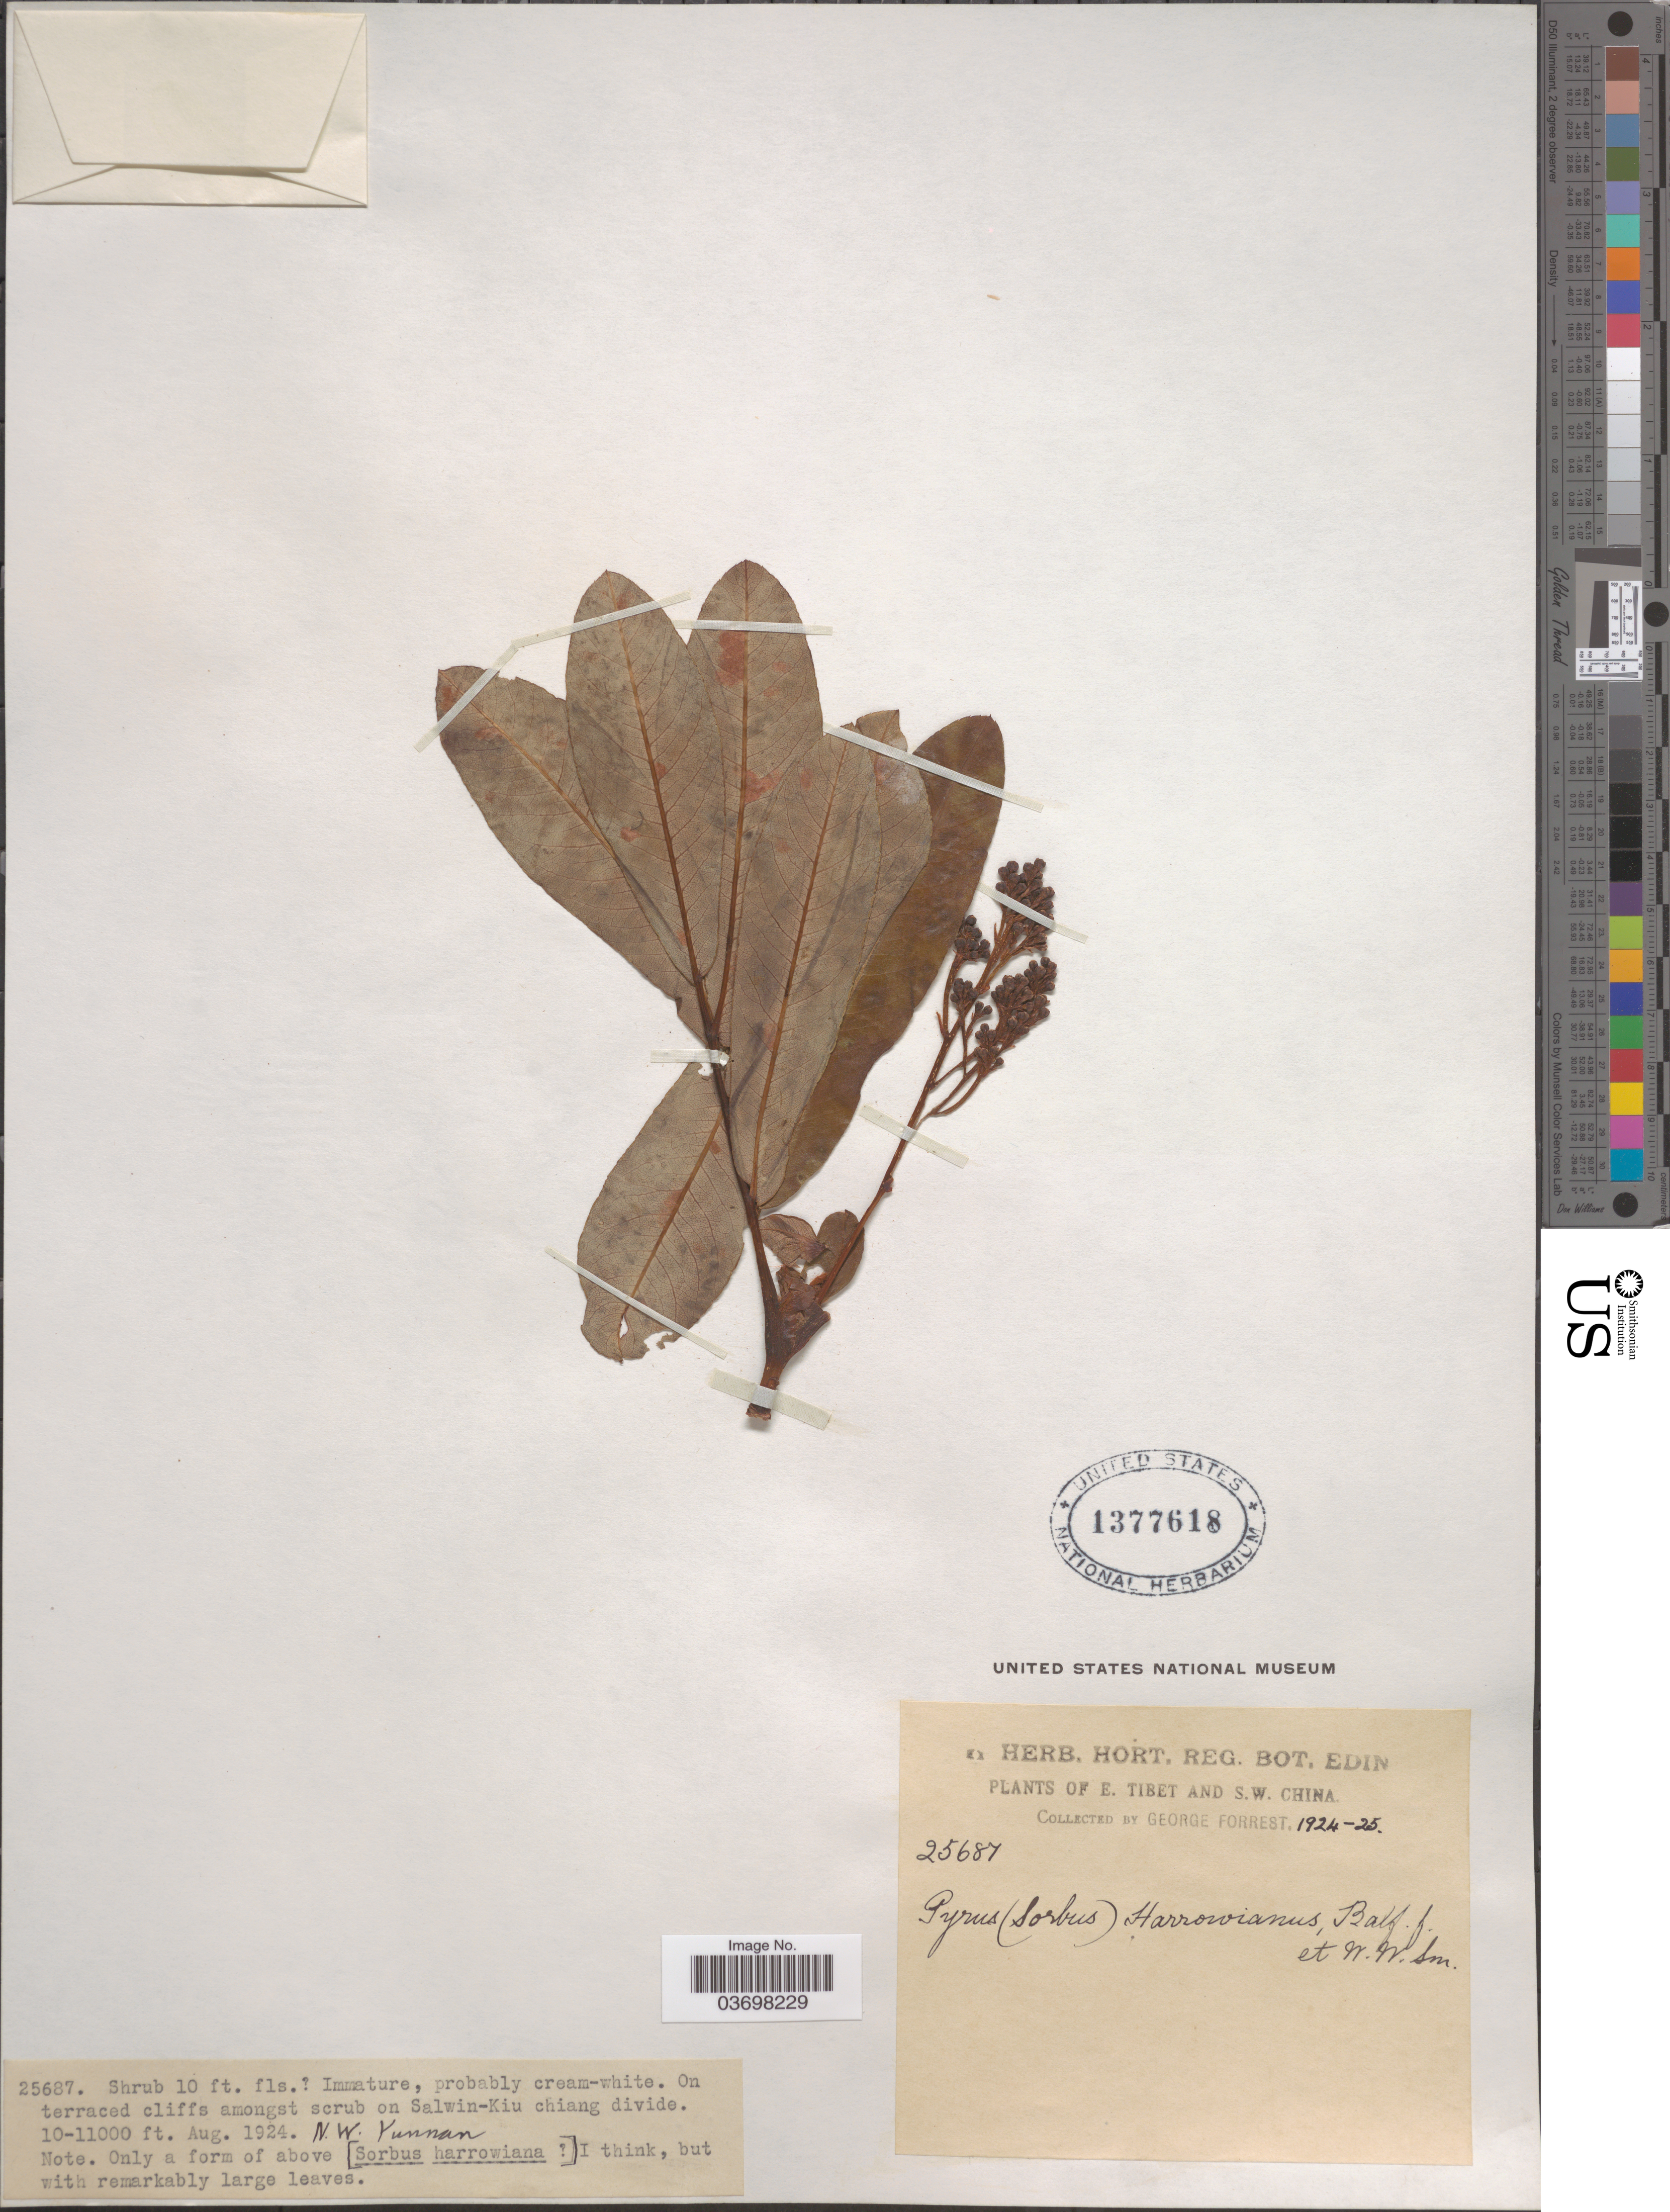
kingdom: Plantae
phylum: Tracheophyta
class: Magnoliopsida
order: Rosales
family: Rosaceae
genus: Sorbus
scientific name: Sorbus harrowiana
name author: (Balf. f. & W.W. Sm.) Rehder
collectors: G. Forrest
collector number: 25687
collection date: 1924-08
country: China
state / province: Yunnan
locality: S.W. China. On terraced cliffs amongst scrub on Salwin-Kiu chiang divide. N.W. Yunnan.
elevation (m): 3048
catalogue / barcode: US 1377618